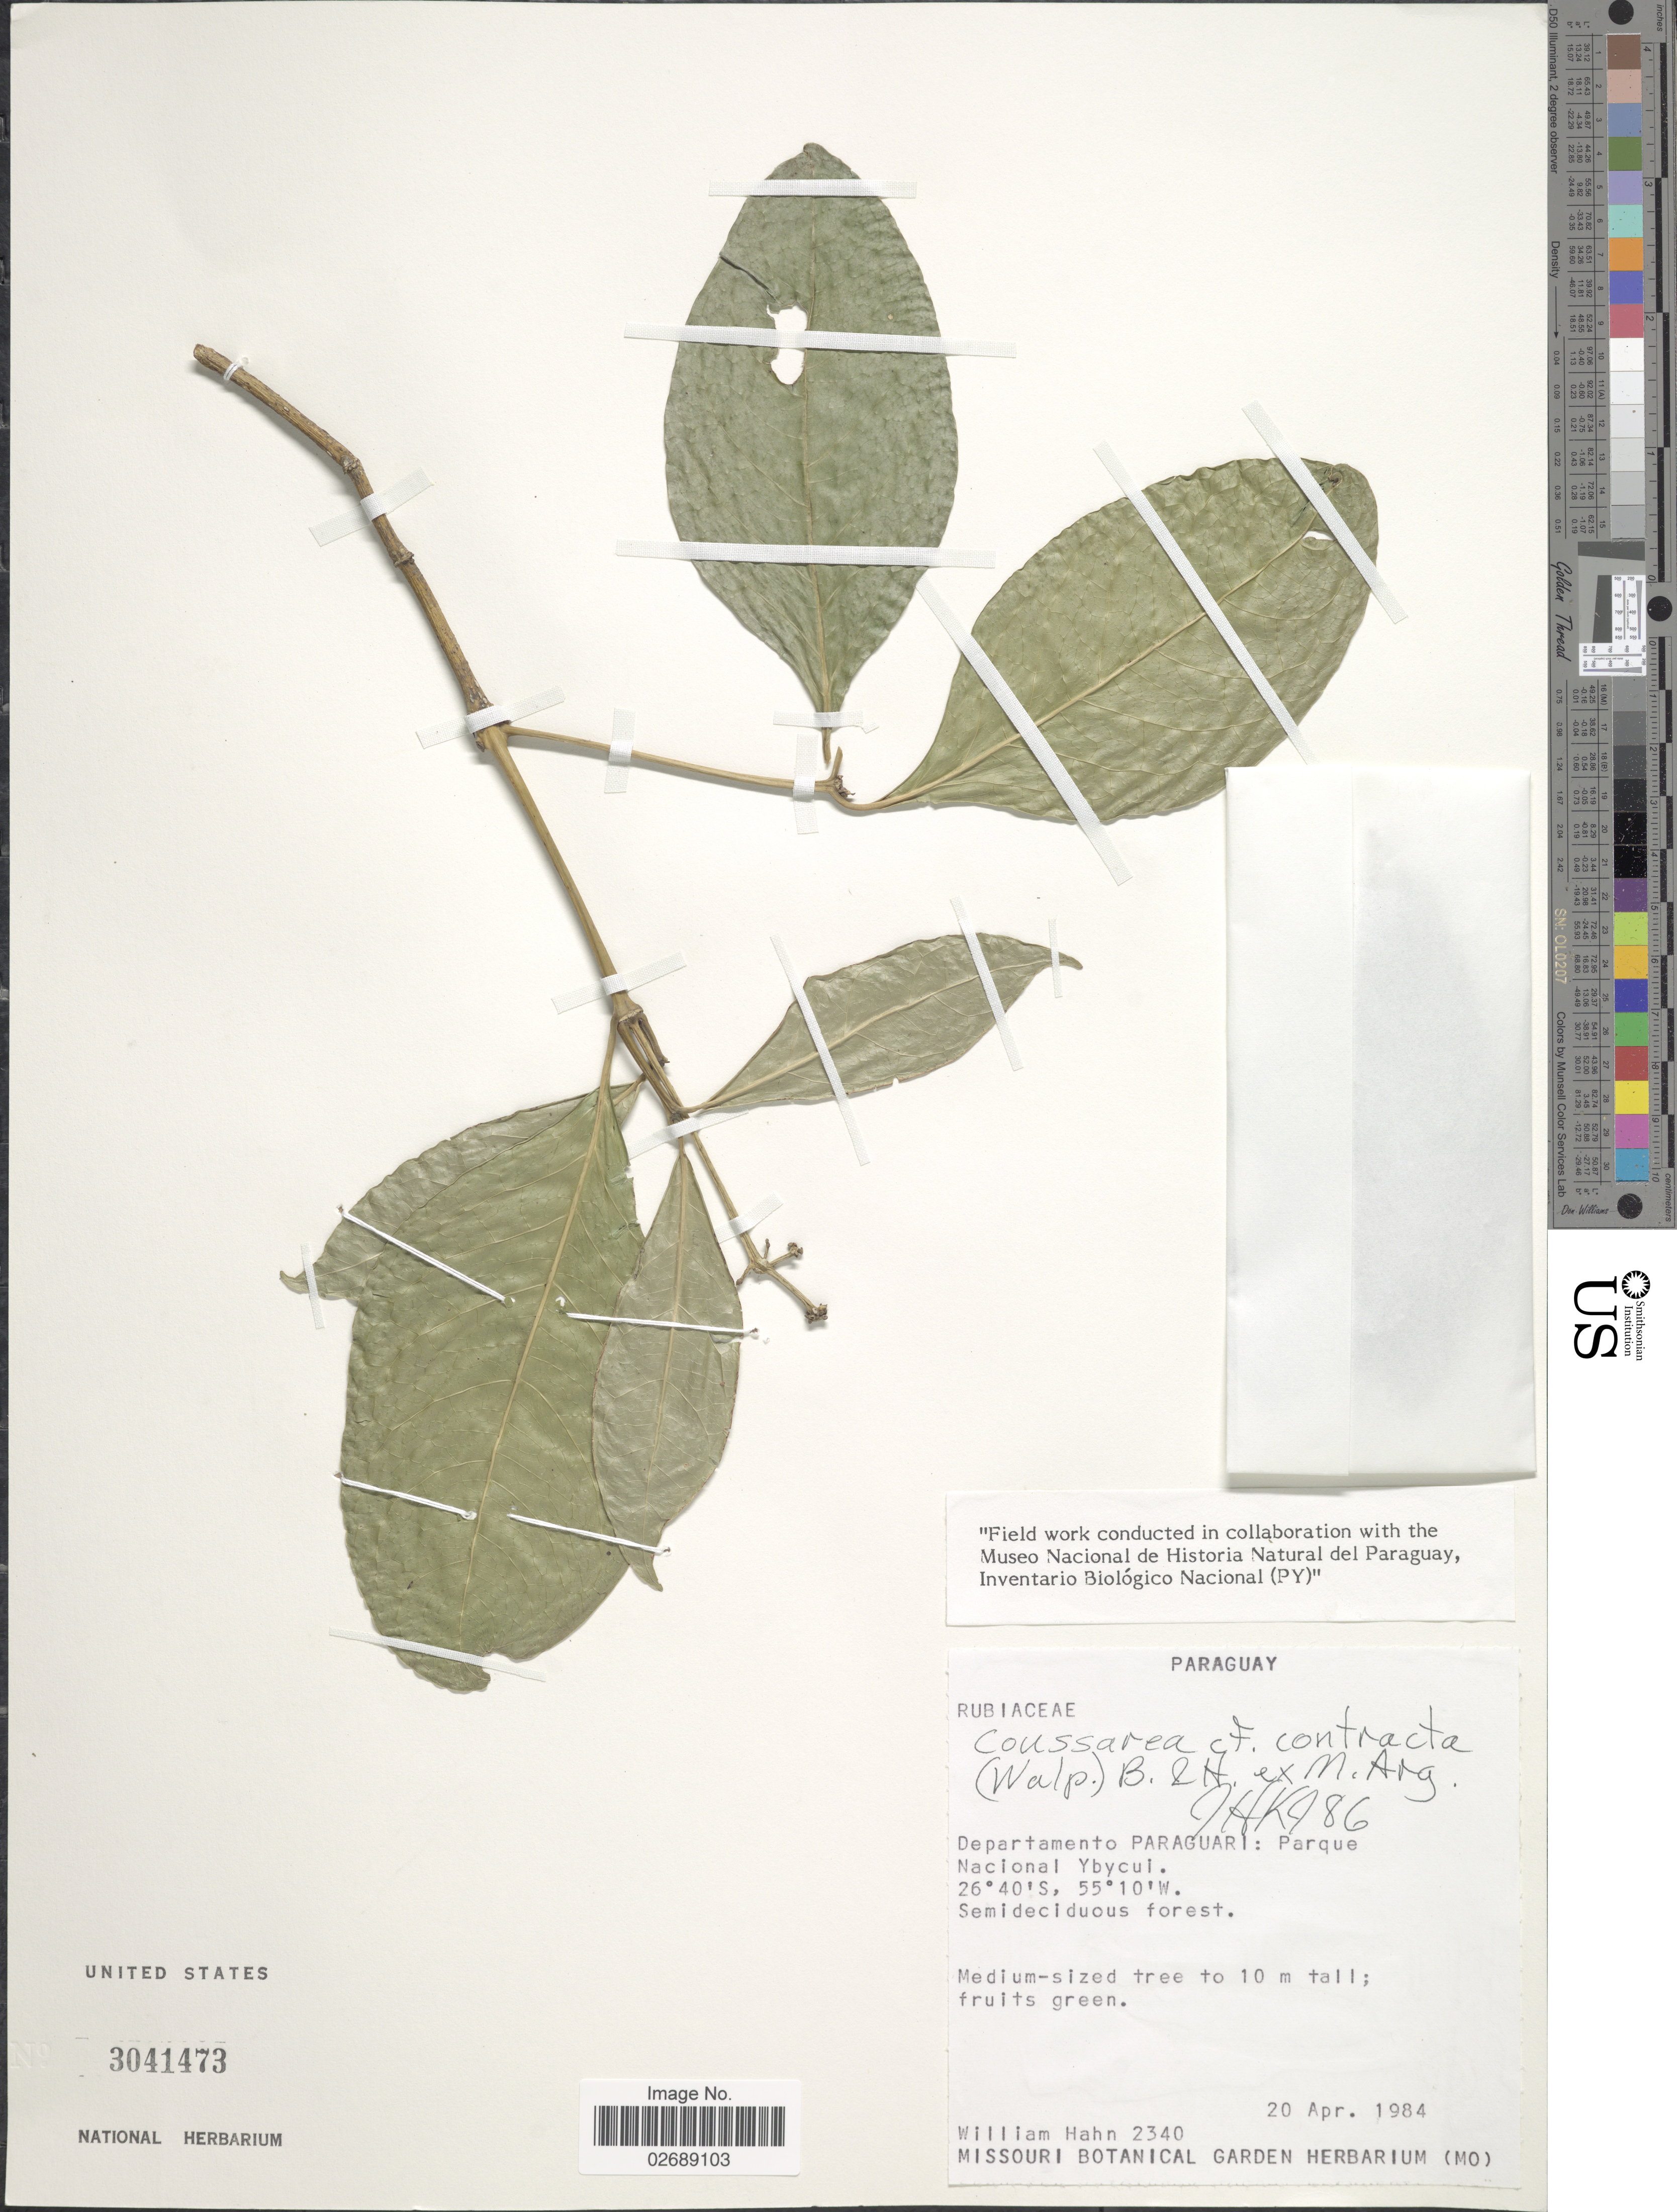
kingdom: Plantae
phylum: Tracheophyta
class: Magnoliopsida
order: Gentianales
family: Rubiaceae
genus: Coussarea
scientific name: Coussarea contracta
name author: (Walp.) Benth. & Hook. f. ex Müll. Arg.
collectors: W. Hahn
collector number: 2340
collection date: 1984-04-20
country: Paraguay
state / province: Paraguari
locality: Parque Nacional Ybucui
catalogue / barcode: US 3041473